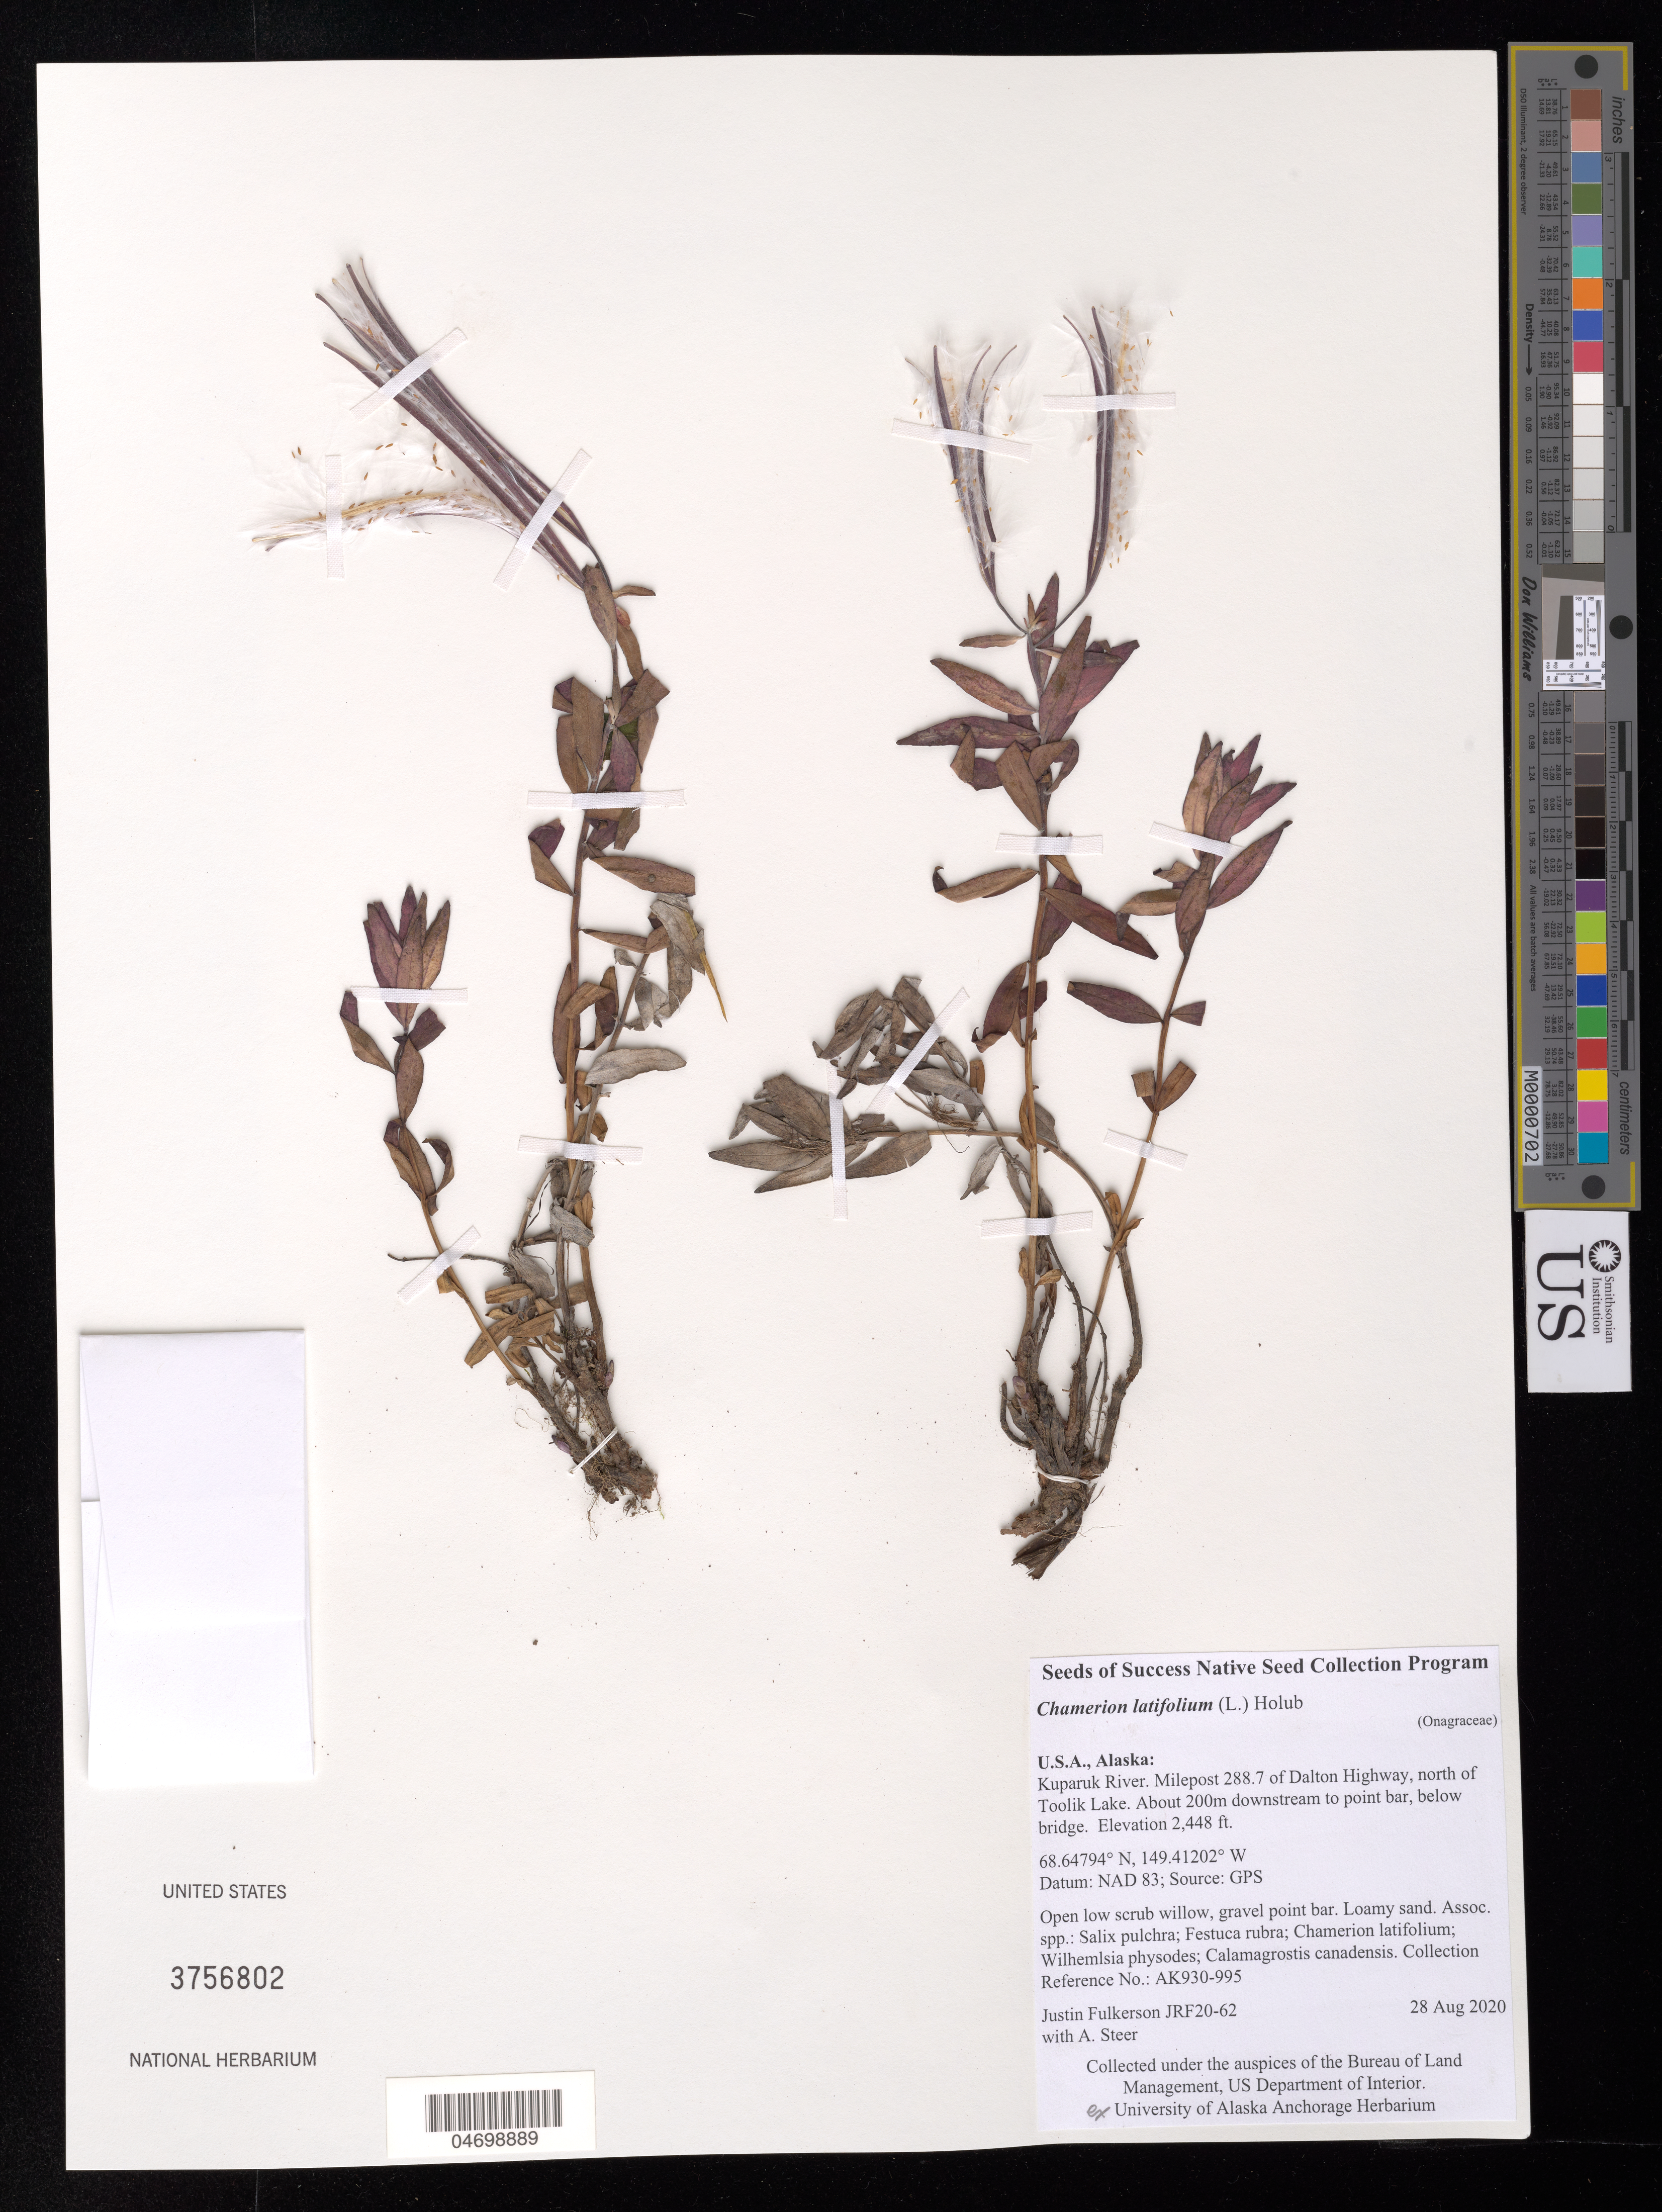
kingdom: Plantae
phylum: Tracheophyta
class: Magnoliopsida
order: Myrtales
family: Onagraceae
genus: Chamerion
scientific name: Chamerion latifolium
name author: (L.) Holub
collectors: J. Fulkerson & A. Steer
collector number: AK930-995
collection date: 2020-08-28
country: United States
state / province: Alaska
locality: Milepost 288.7 of Dalton Hwy, N of Toolik Lake.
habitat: Open low scrub willow. Loamy sand. With Salix pulchra, Festuca rubra, Chamerion latifolium, etc.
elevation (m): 746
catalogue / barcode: US 3756802